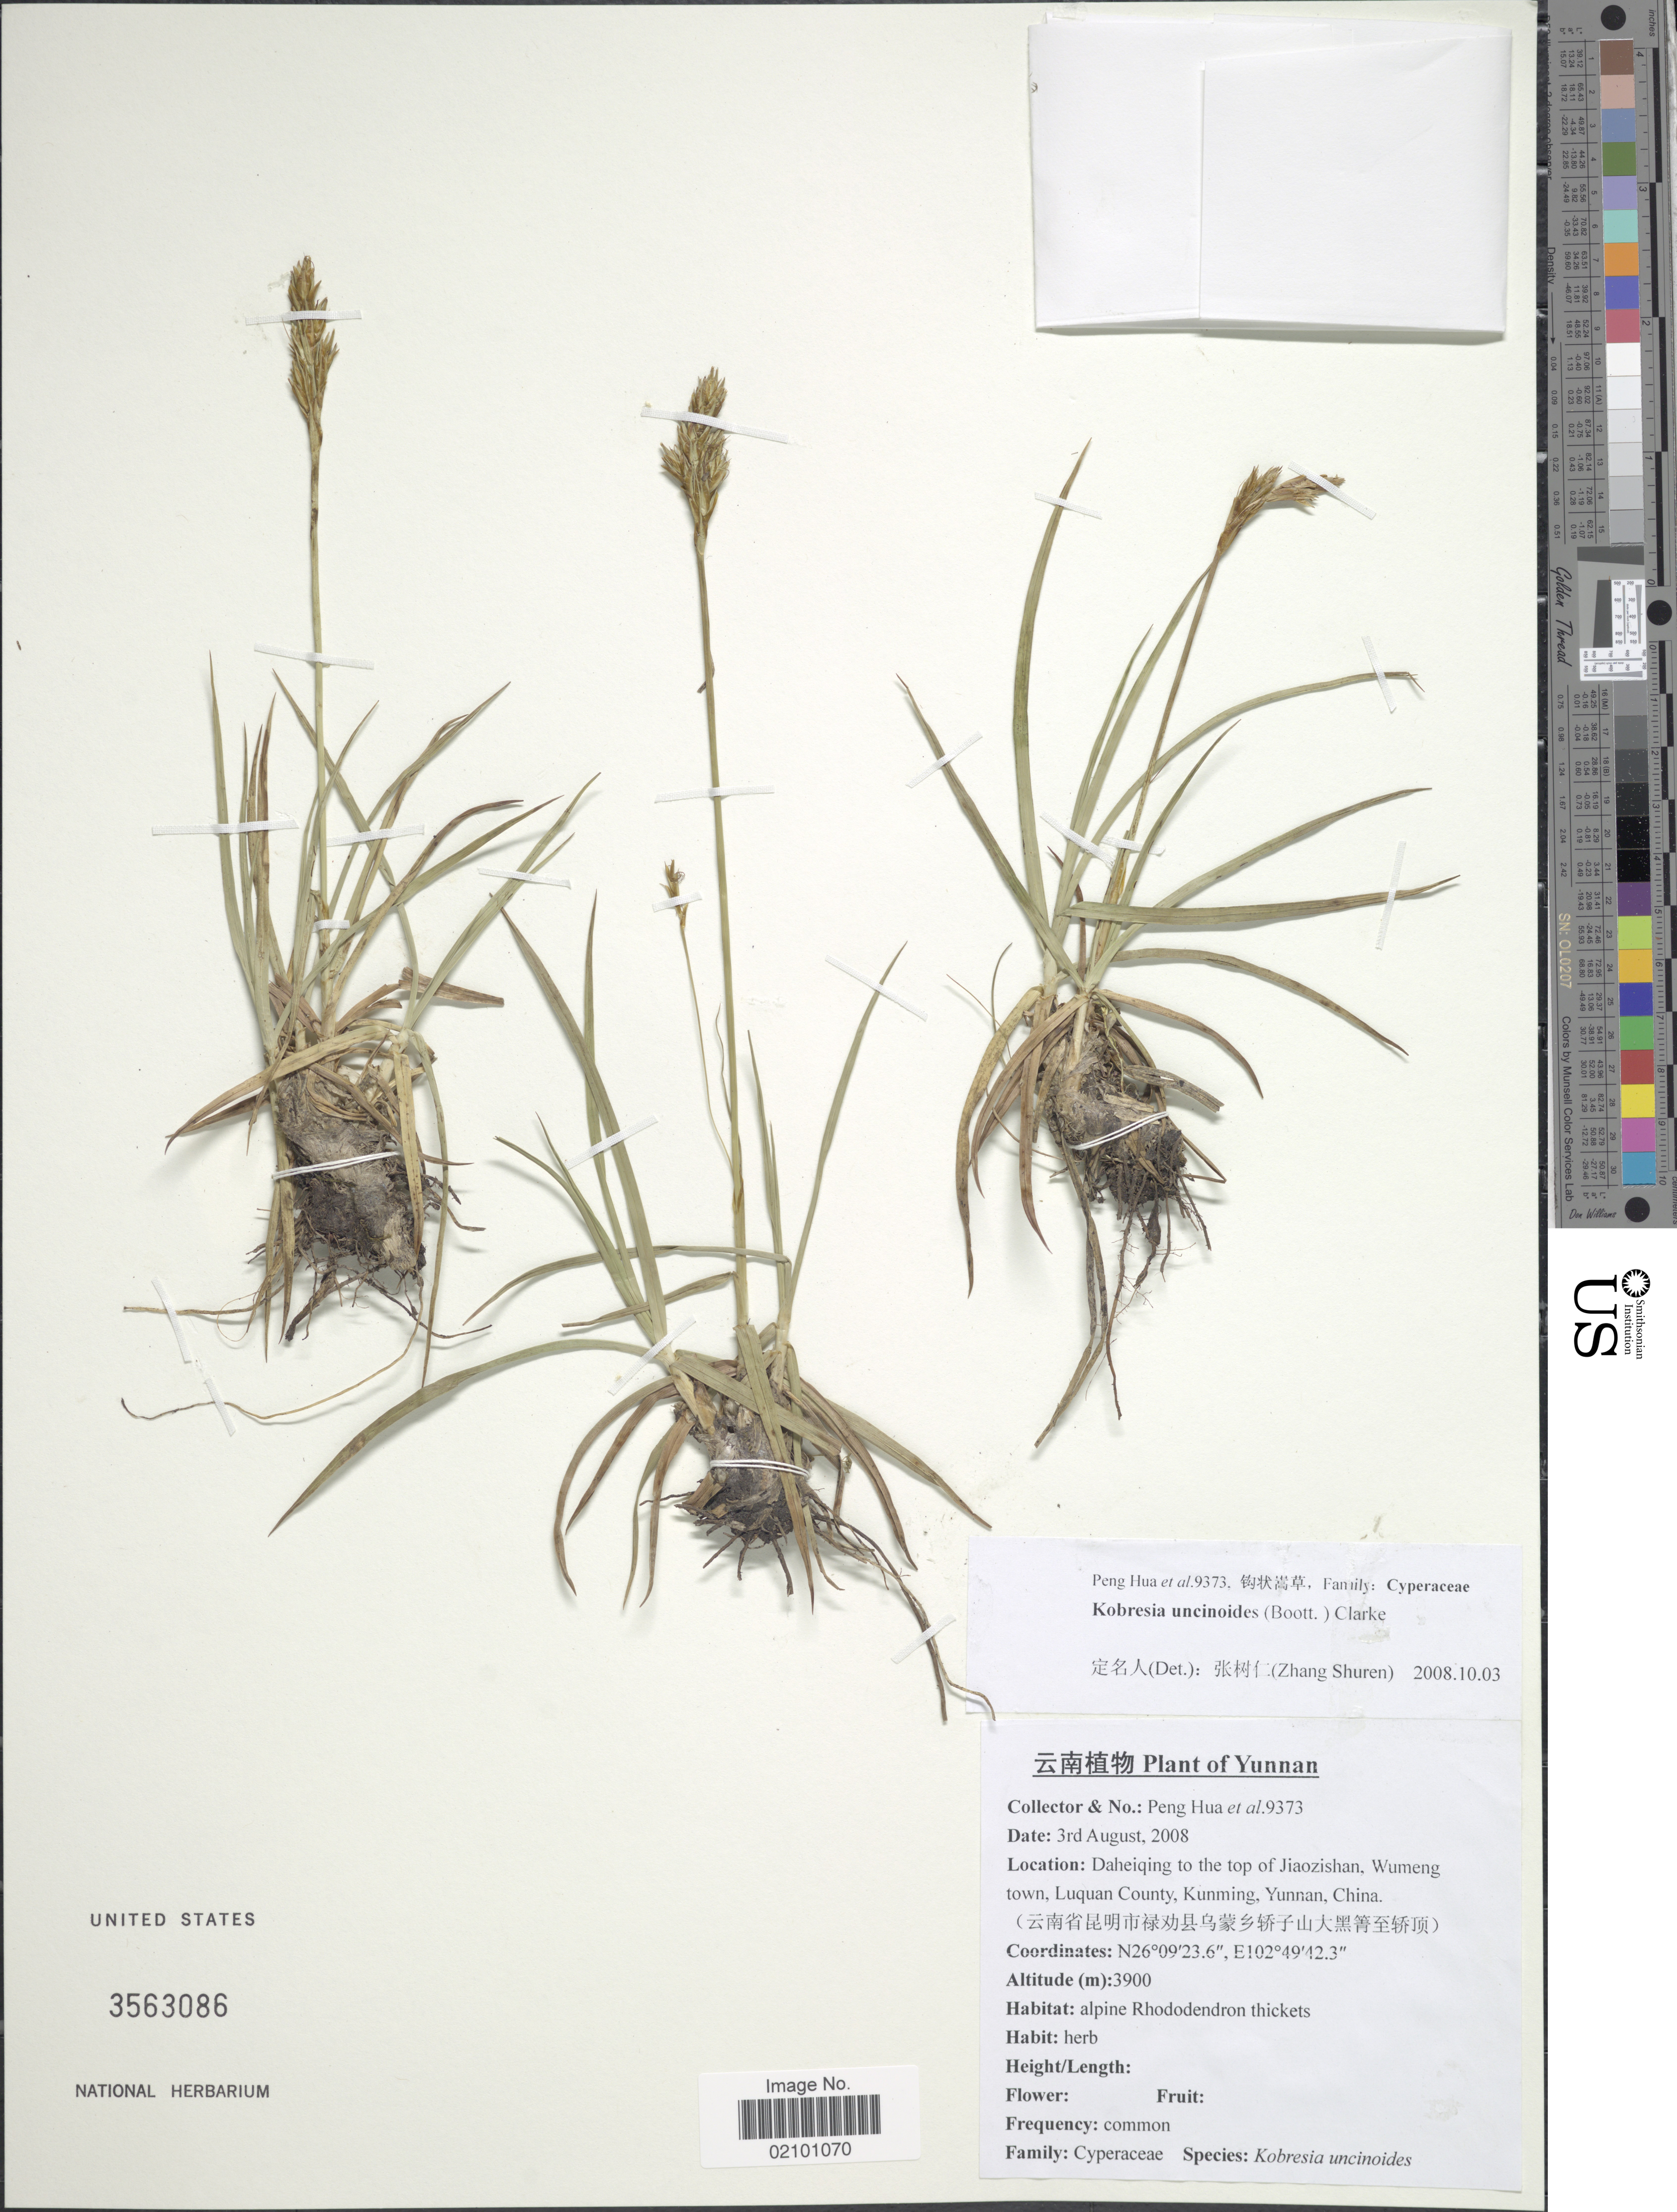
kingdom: Plantae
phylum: Tracheophyta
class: Liliopsida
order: Poales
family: Cyperaceae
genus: Carex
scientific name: Carex uncinioides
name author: Boott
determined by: Strong, M. T., (US), Smithsonian Institution - National Museum of Natural History (UNITED STATES)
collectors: H. Peng & et al.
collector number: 9373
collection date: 2008-08-03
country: China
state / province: Yunnan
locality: Daheiqing to the top of Jiaozishan, Wumeng town, Luquan County, Kunming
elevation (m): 3900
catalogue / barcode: US 3563086